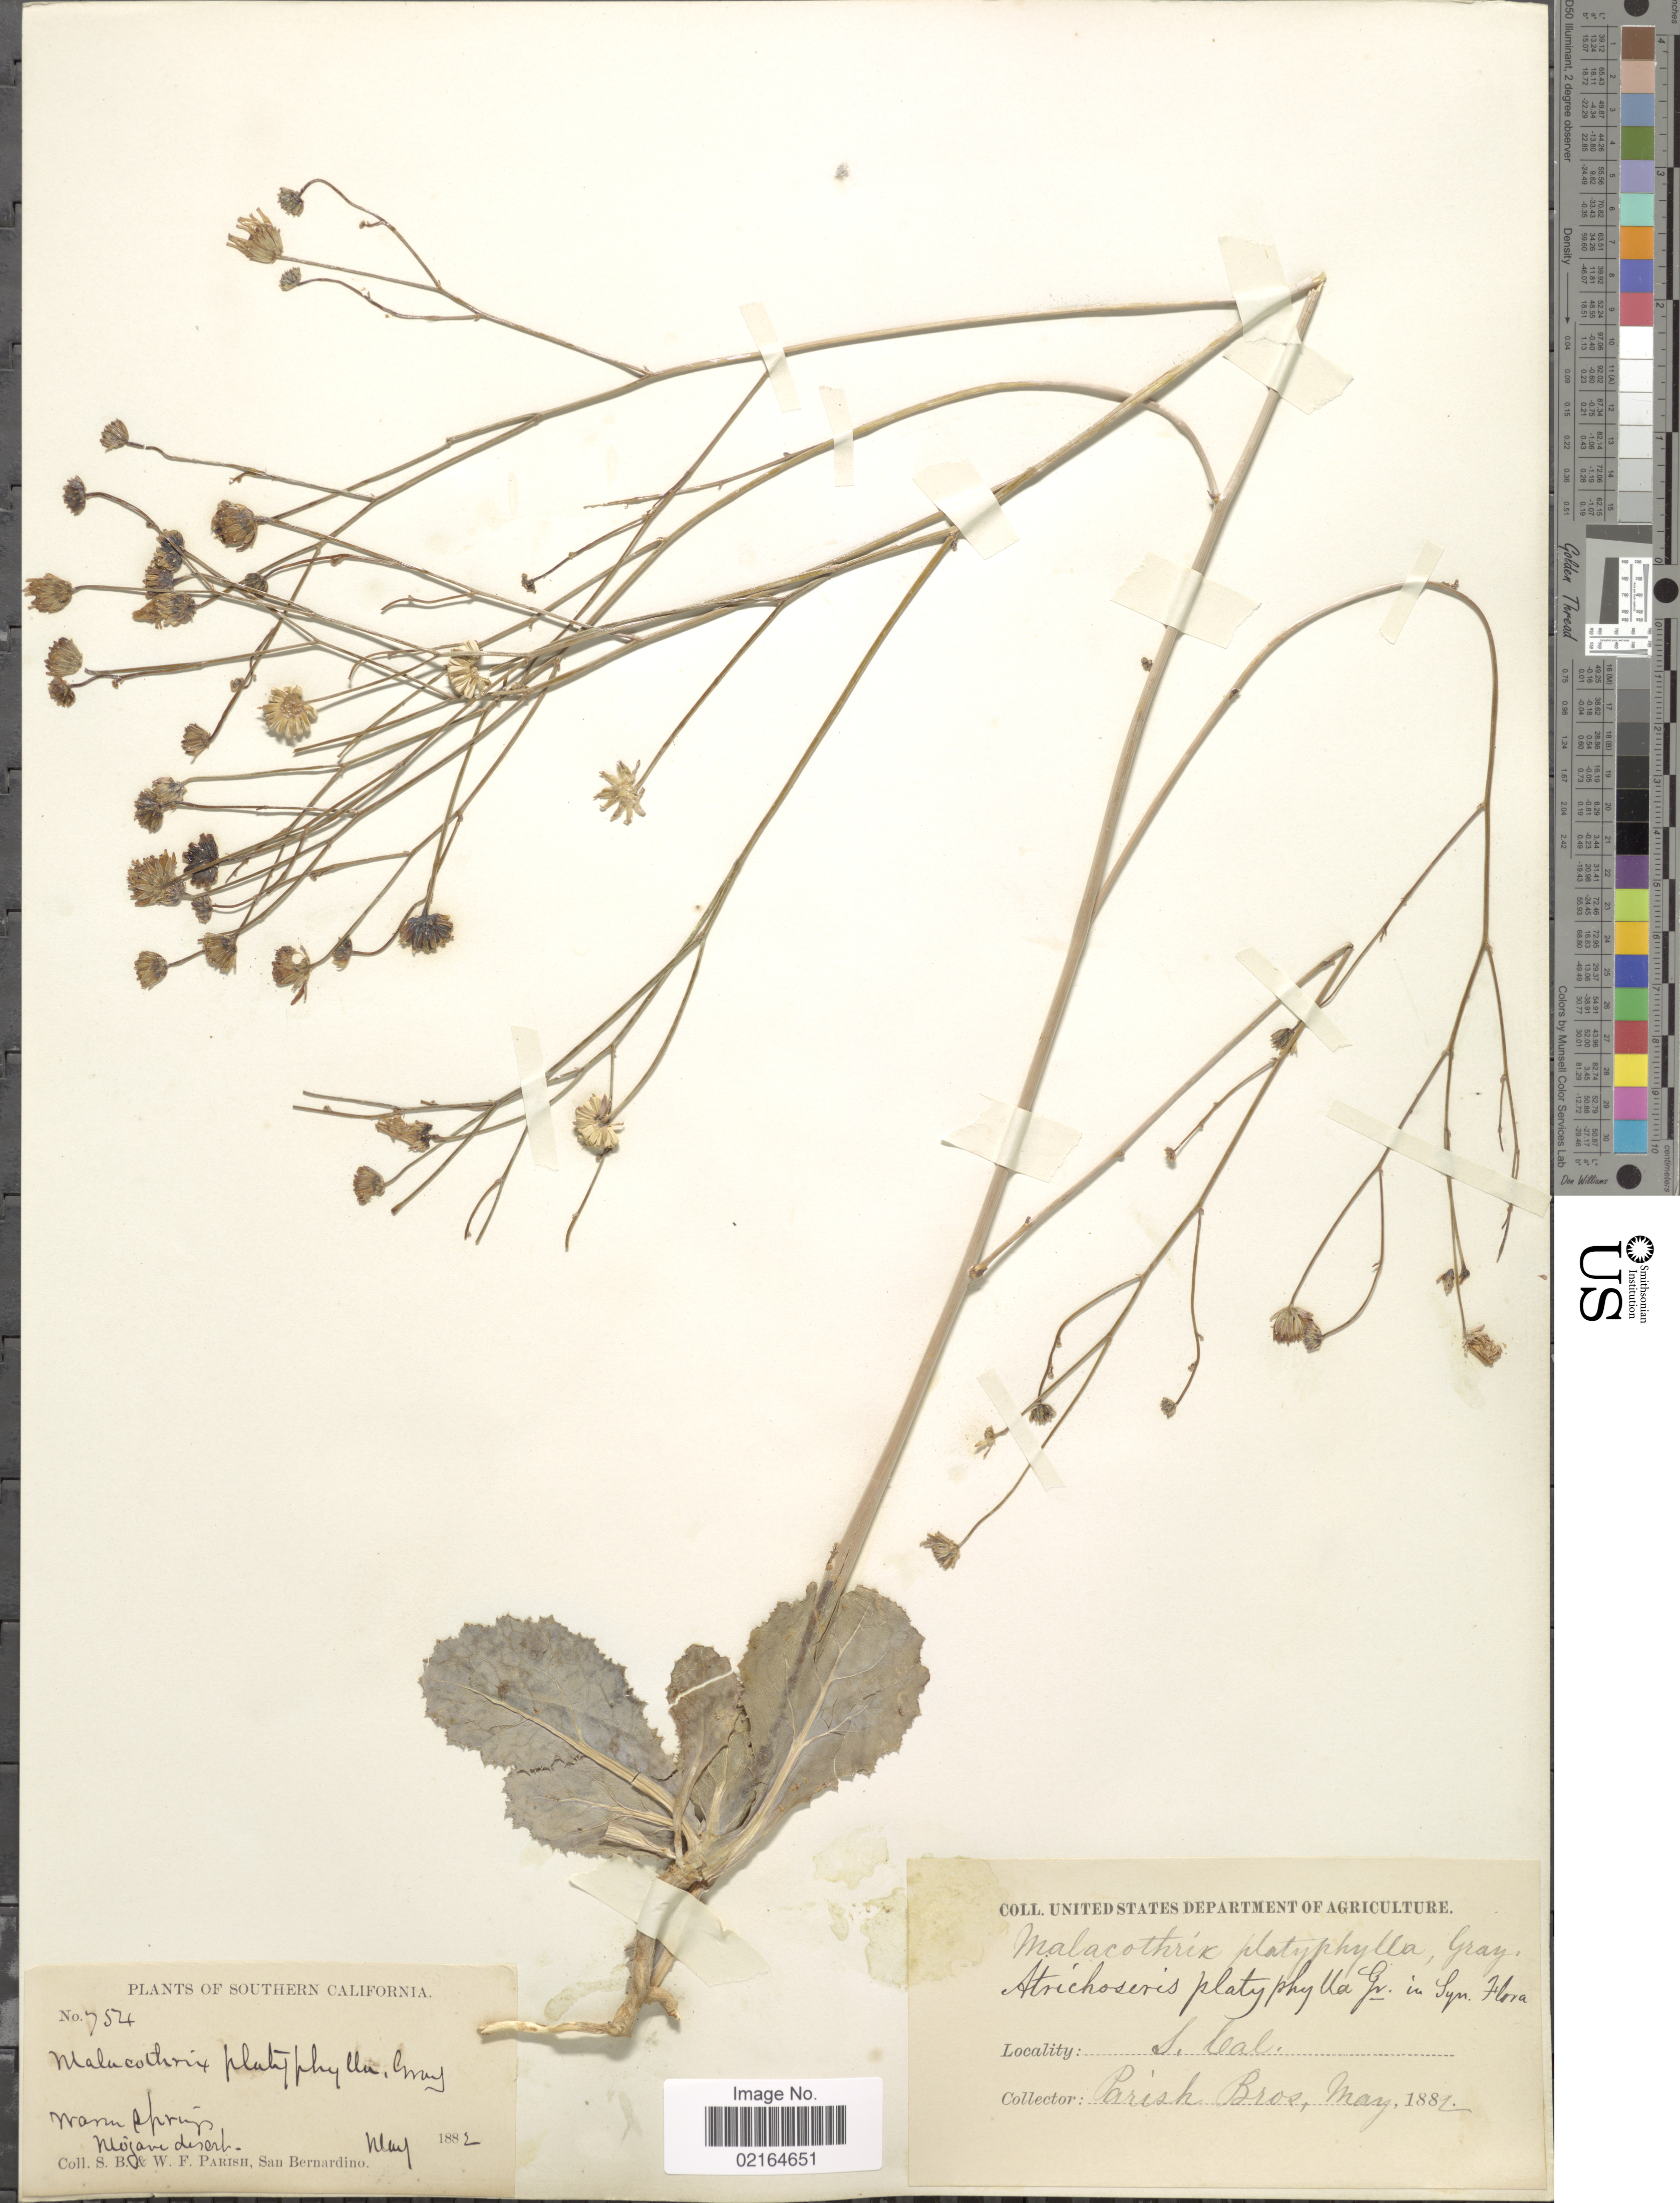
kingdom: Plantae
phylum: Tracheophyta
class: Magnoliopsida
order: Asterales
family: Asteraceae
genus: Atrichoseris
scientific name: Atrichoseris platyphylla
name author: A. Gray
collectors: S. B. Parish & W. F. Parish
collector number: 754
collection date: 1882-05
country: United States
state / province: California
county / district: San Bernardino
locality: Southern California, Warm Springs, Mojave Desert